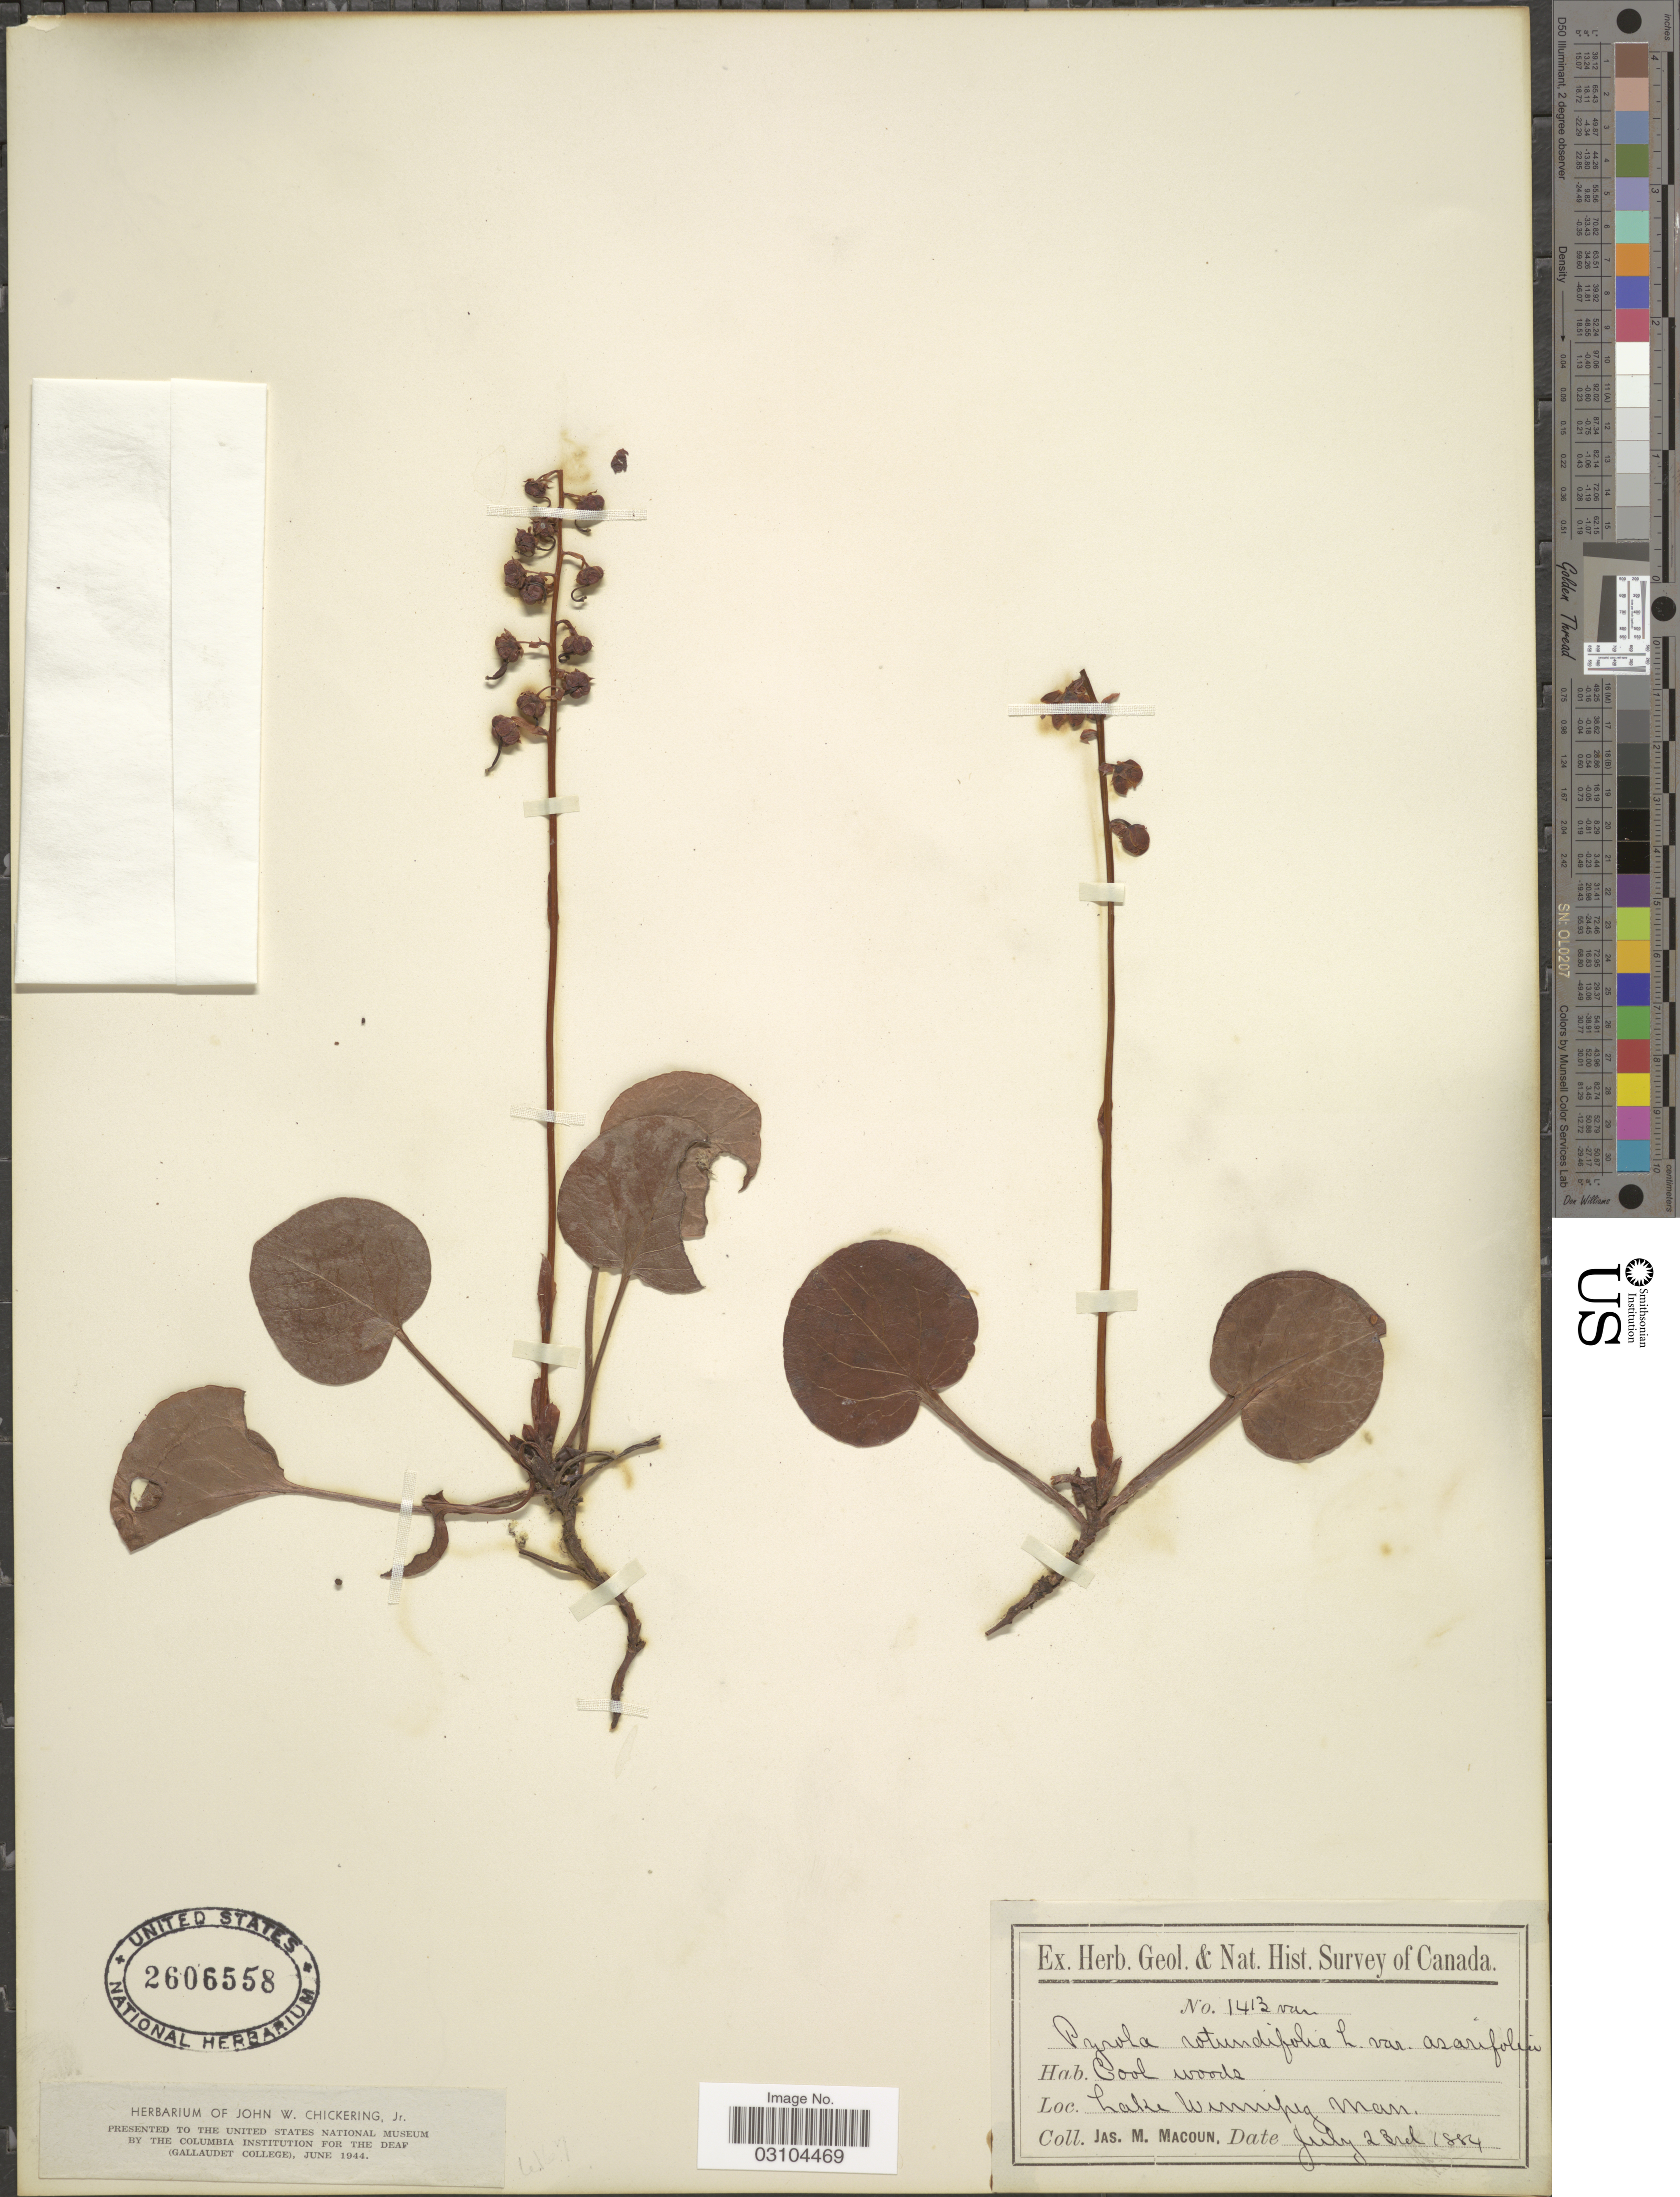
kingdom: Plantae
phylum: Tracheophyta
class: Magnoliopsida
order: Ericales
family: Ericaceae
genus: Pyrola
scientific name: Pyrola rotundifolia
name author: L.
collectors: J. M. Macoun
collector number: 1413van*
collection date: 1884-07-23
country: Canada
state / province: Manitoba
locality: Lake Winnipeg Man.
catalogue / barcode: US 2606558